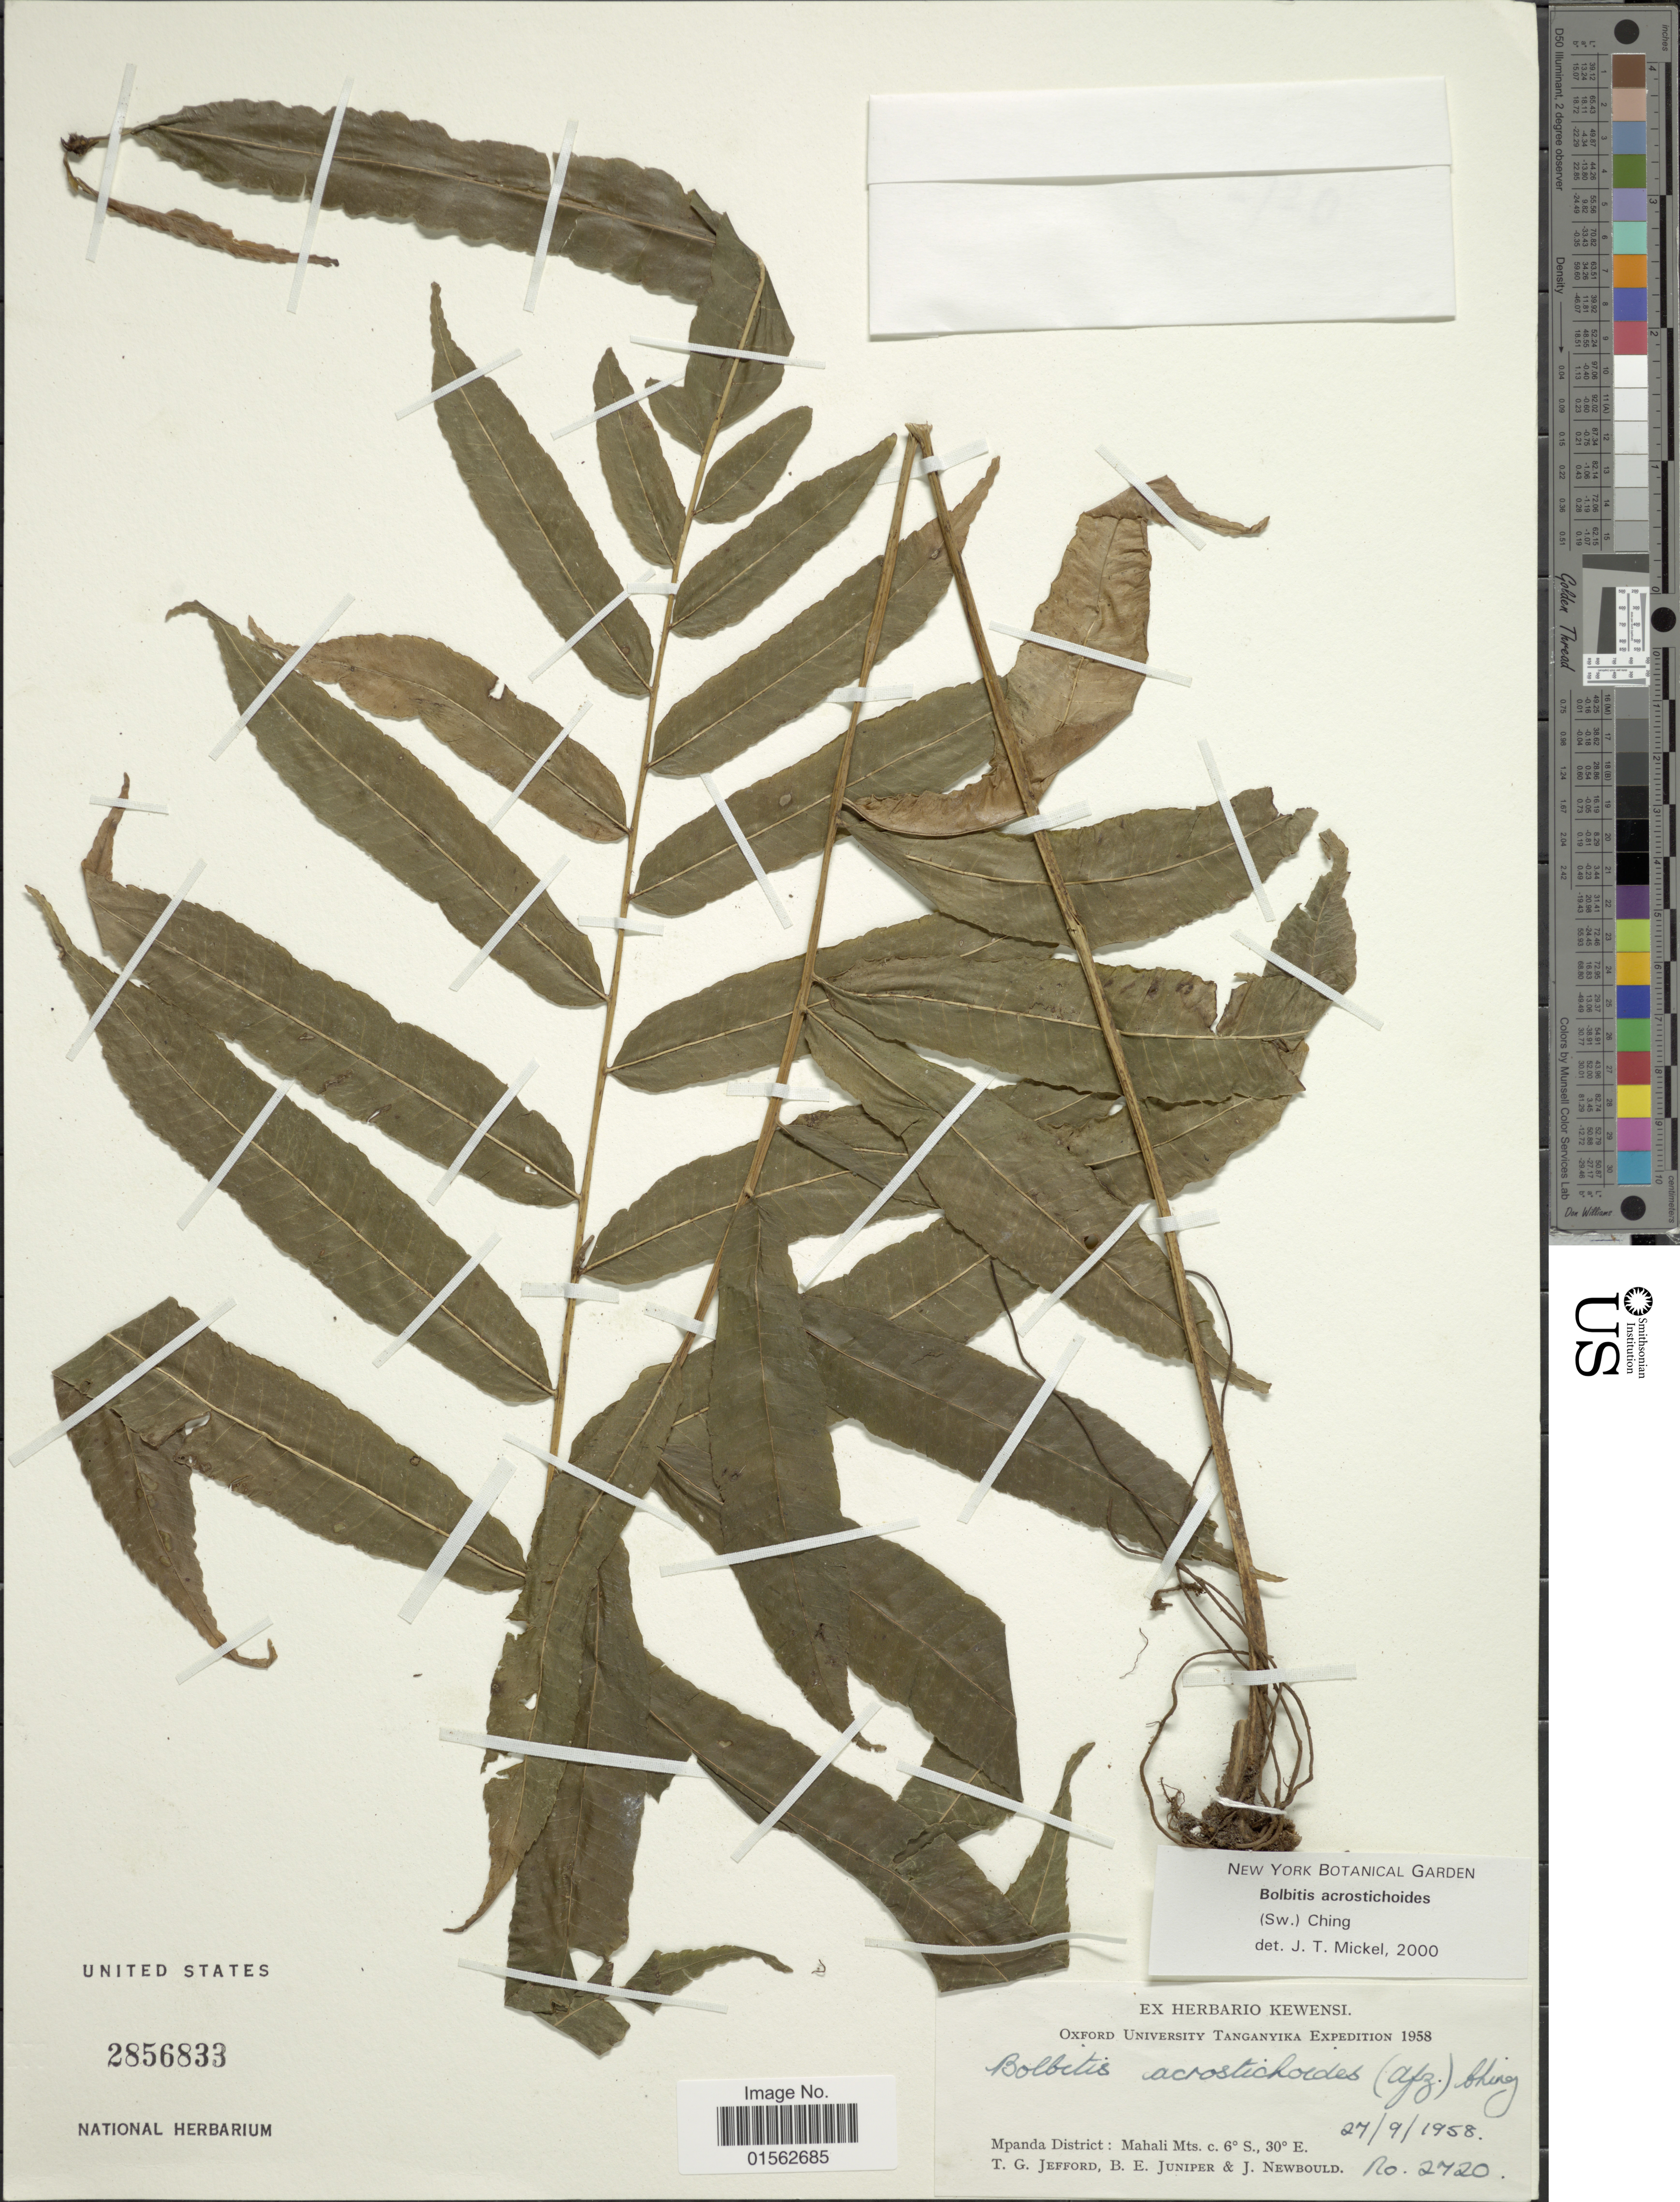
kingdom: Plantae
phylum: Tracheophyta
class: Polypodiopsida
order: Polypodiales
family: Dryopteridaceae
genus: Bolbitis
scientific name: Bolbitis acrostichoides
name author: (Hook.) Ching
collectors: T. Jefford, B. Juniper & J. Newbould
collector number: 2720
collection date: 1958-09-27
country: Tanzania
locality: Mpanda District: Mahali Mts.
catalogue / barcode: US 2856833